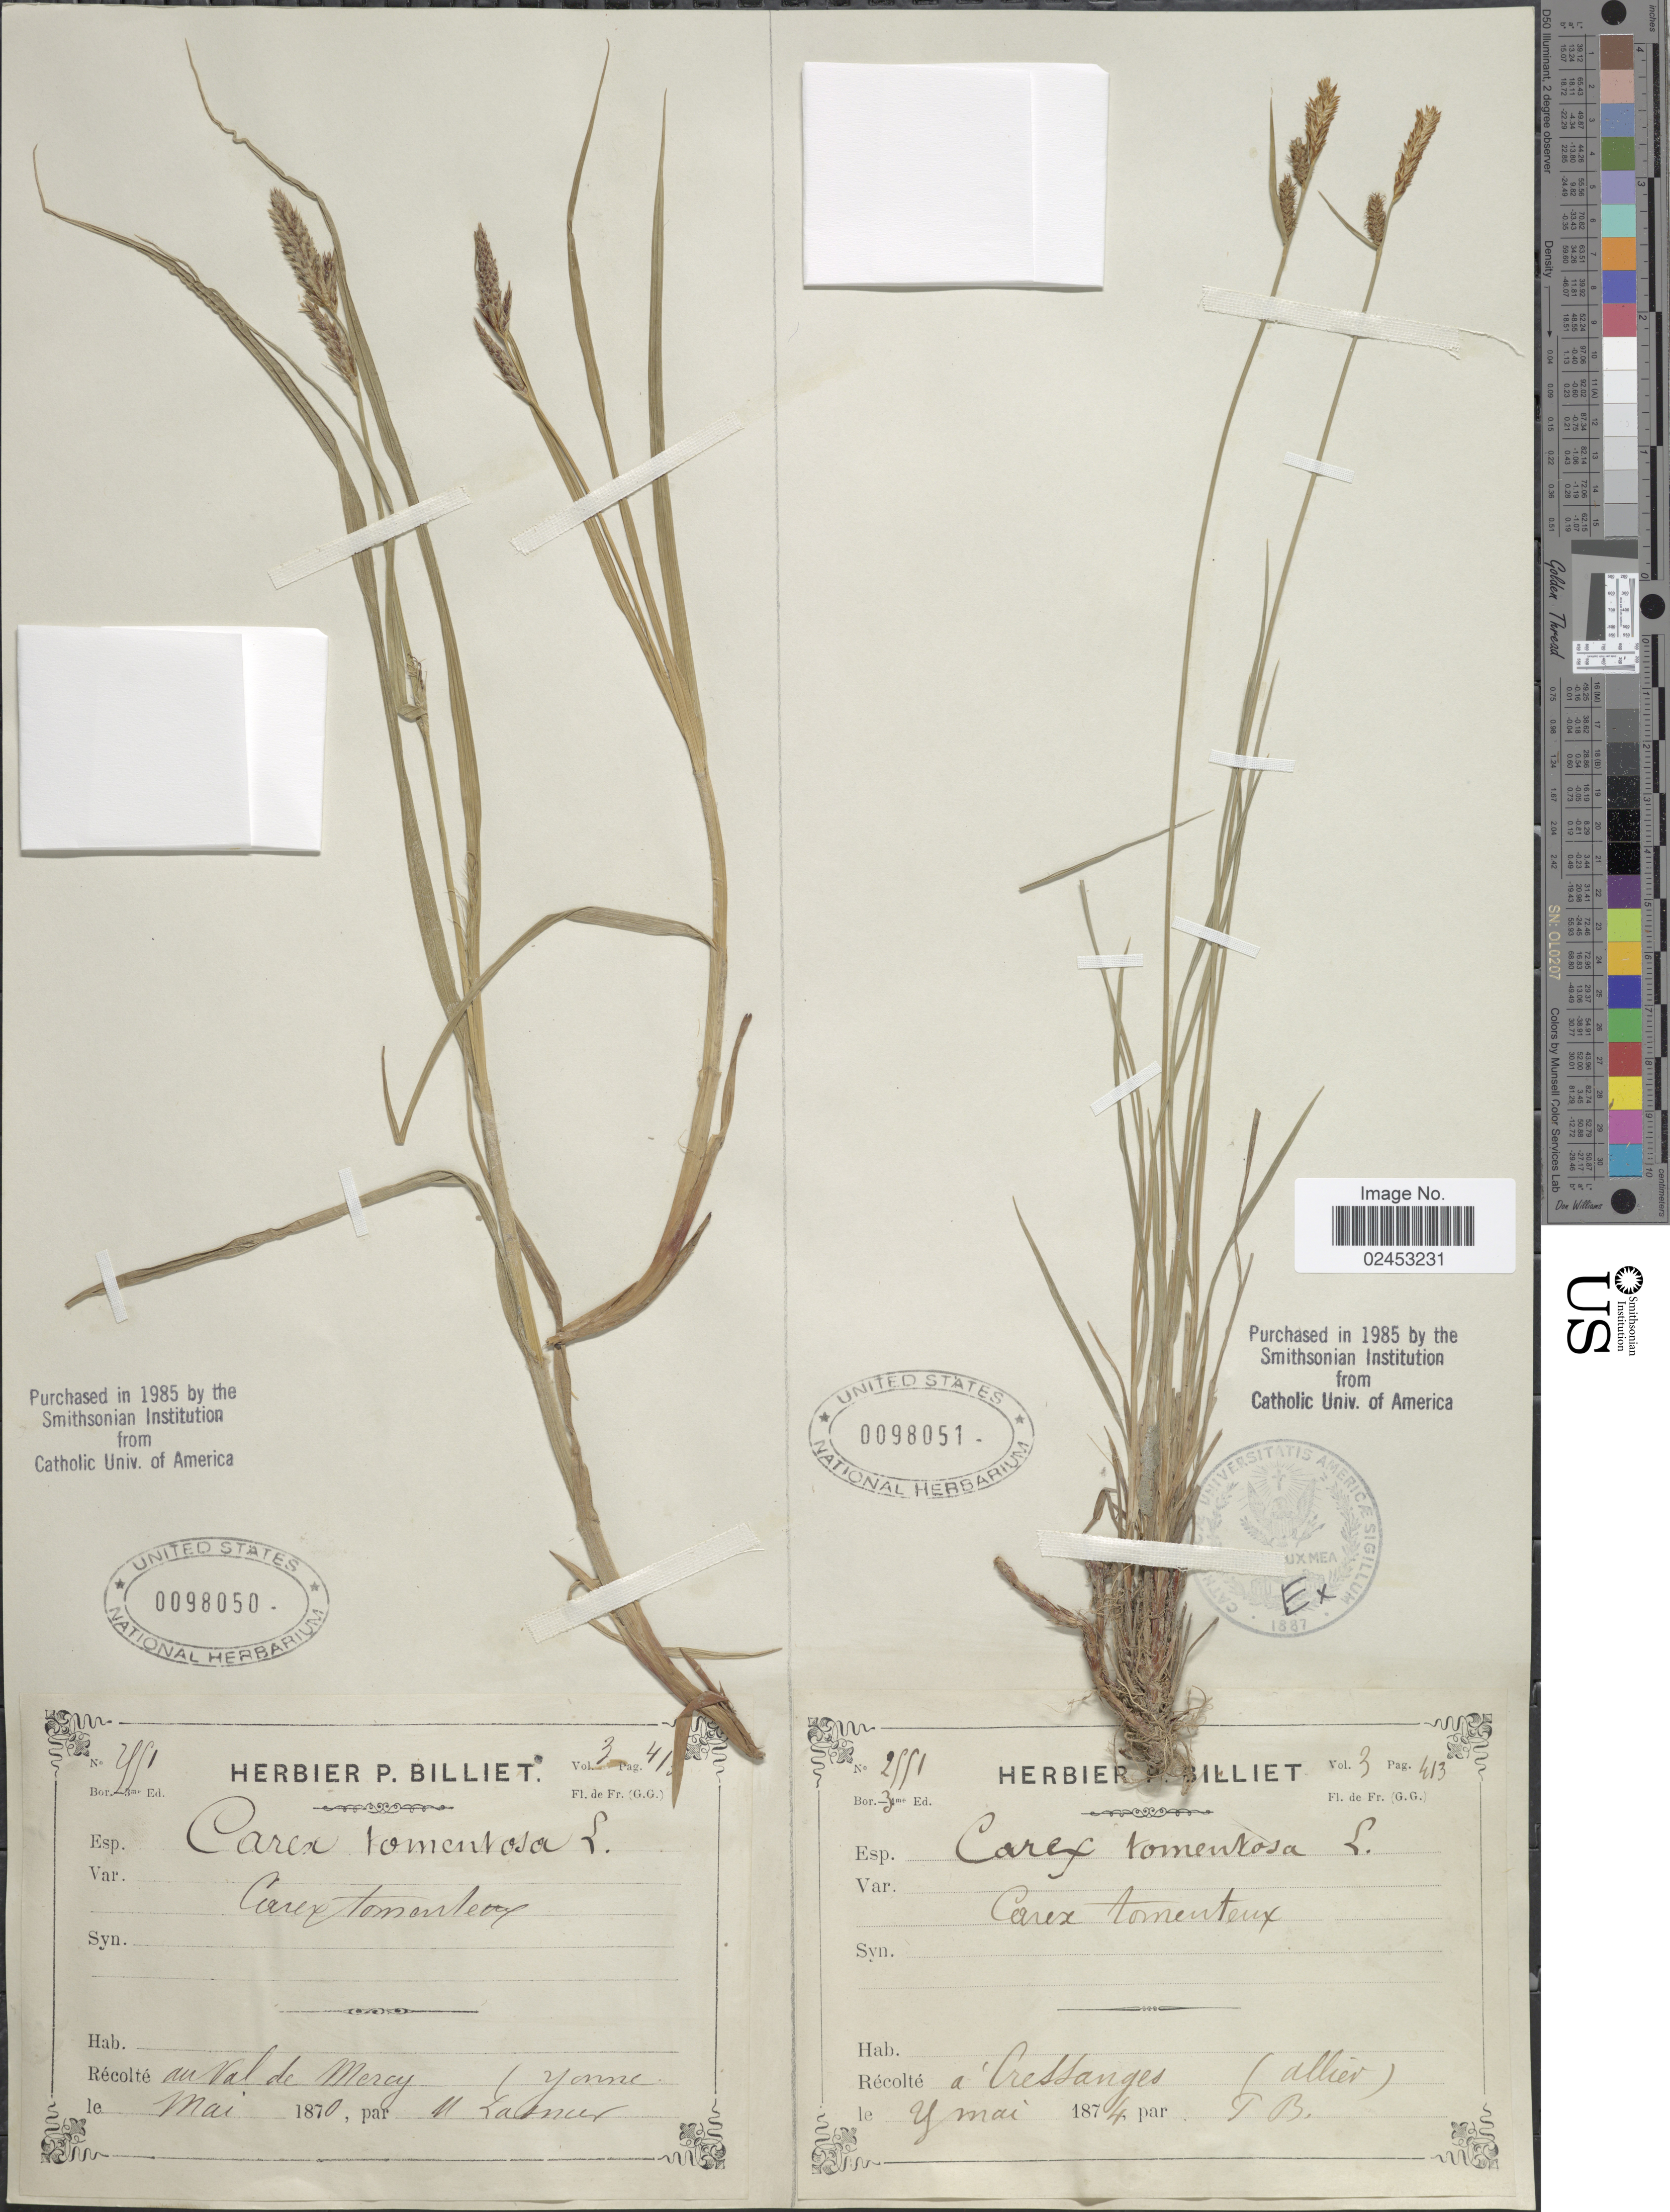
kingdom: Plantae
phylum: Tracheophyta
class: Liliopsida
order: Poales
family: Cyperaceae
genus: Carex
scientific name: Carex tomentosa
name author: L.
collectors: P. Billiet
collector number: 2991*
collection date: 1874-05-21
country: France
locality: A Cressanges (Allier)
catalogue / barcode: US 98051-2